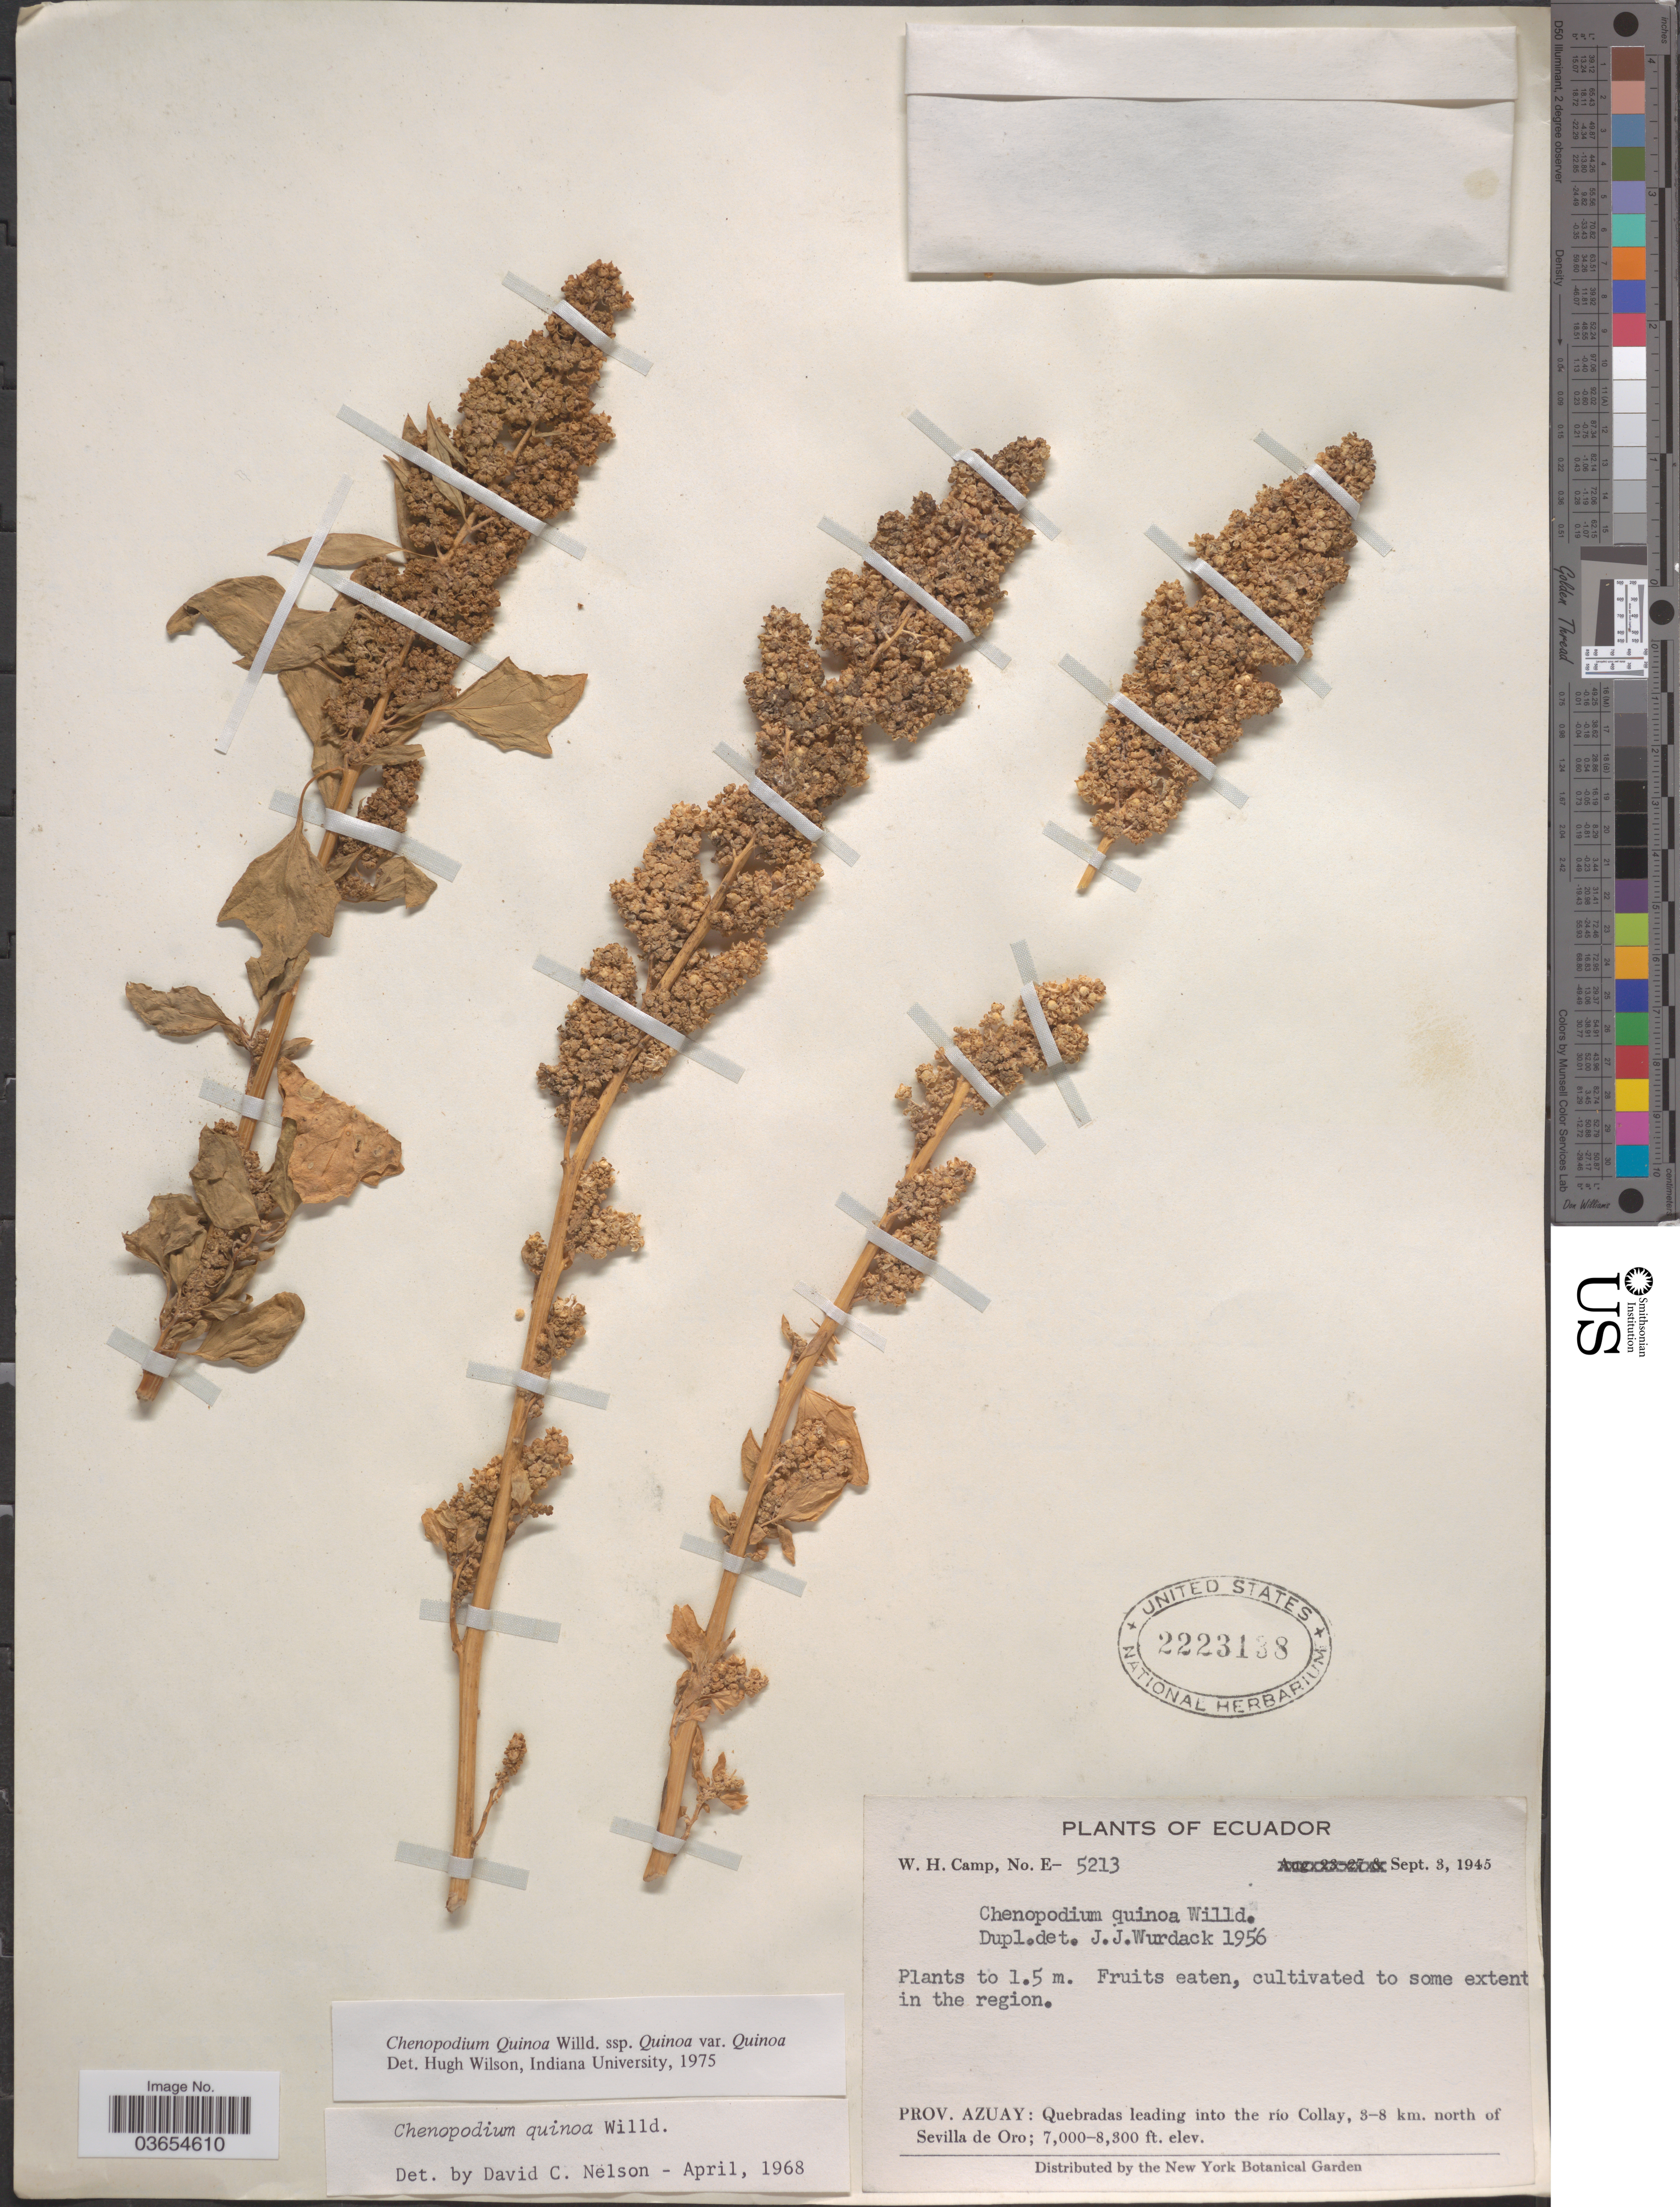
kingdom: Plantae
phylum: Tracheophyta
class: Magnoliopsida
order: Caryophyllales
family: Amaranthaceae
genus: Chenopodium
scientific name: Chenopodium quinoa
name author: Willd.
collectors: W. H. Camp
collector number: E-5213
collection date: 1945-09-03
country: Ecuador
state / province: Azuay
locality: Quebradas leading into the río Collay, 3-8 km. north of Sevilla de Oro.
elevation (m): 2134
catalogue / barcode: US 2223138